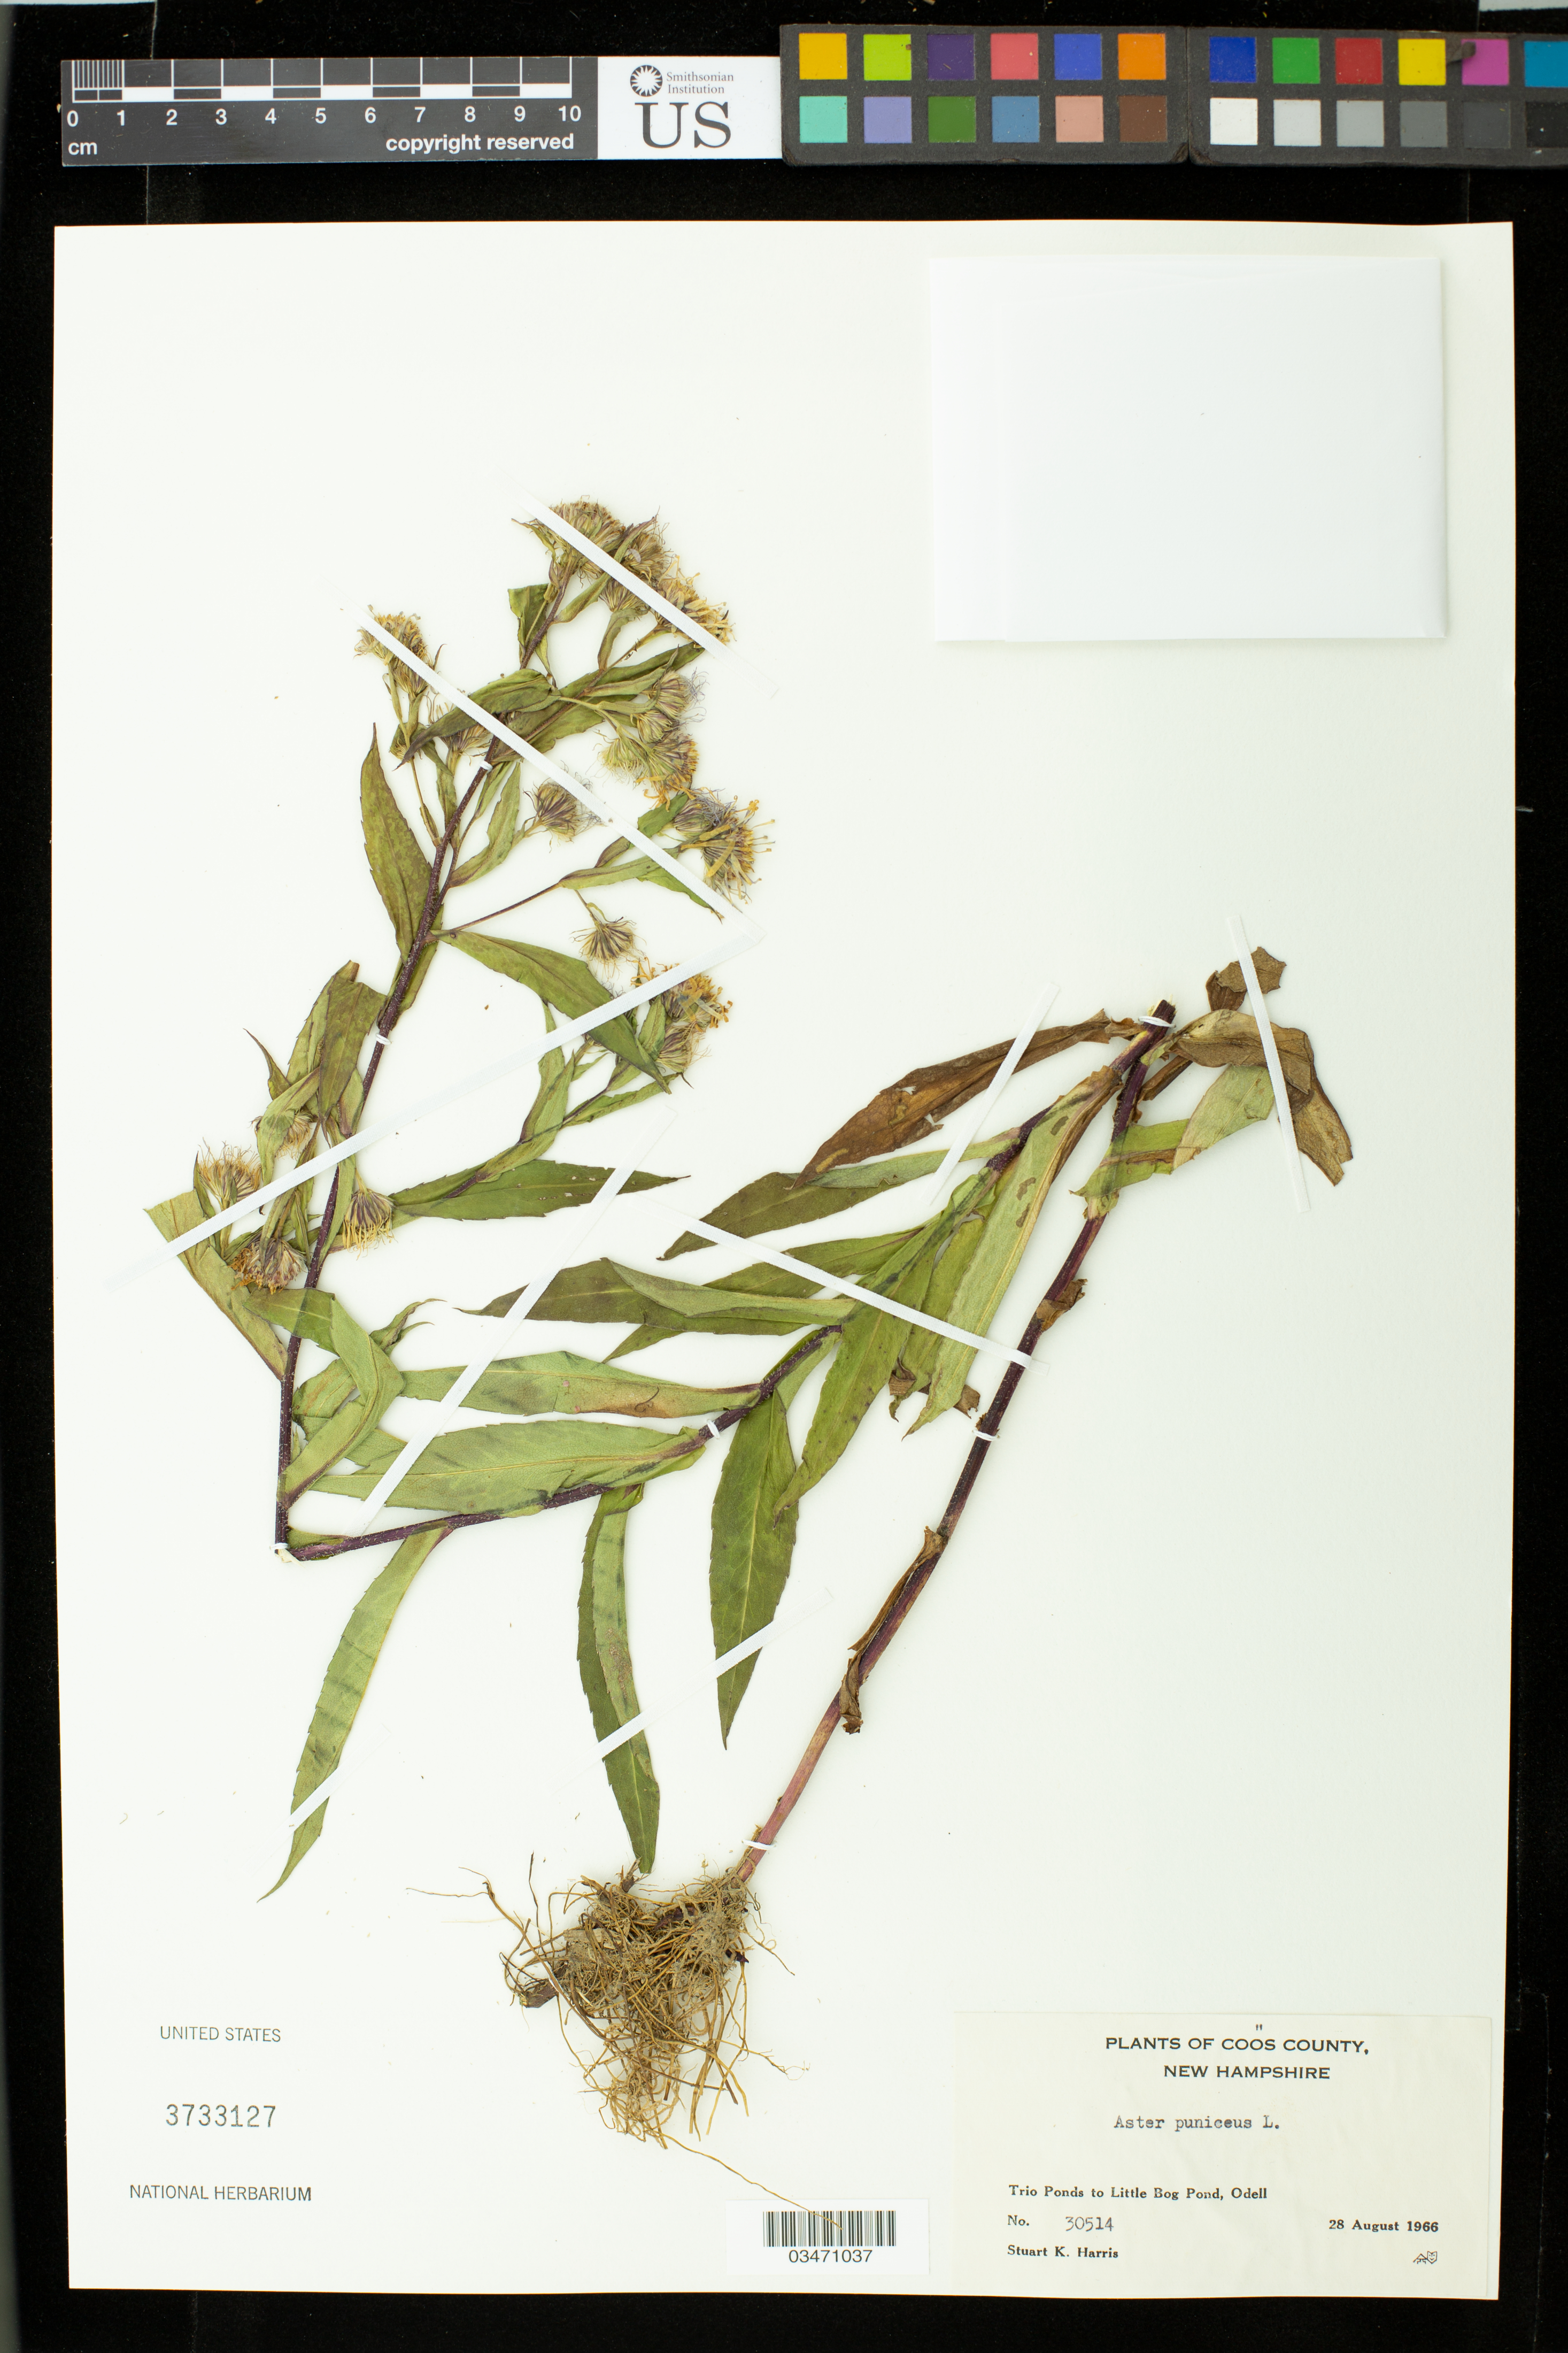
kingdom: Plantae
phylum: Tracheophyta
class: Magnoliopsida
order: Asterales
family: Asteraceae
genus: Symphyotrichum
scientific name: Symphyotrichum puniceum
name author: (L.) Á. Löve & D. Löve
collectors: S. K. Harris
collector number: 30514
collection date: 1966-08-28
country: United States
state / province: New Hampshire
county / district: Coos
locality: Trio Pond to Little Bog Pond, Odell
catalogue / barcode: US 3733127